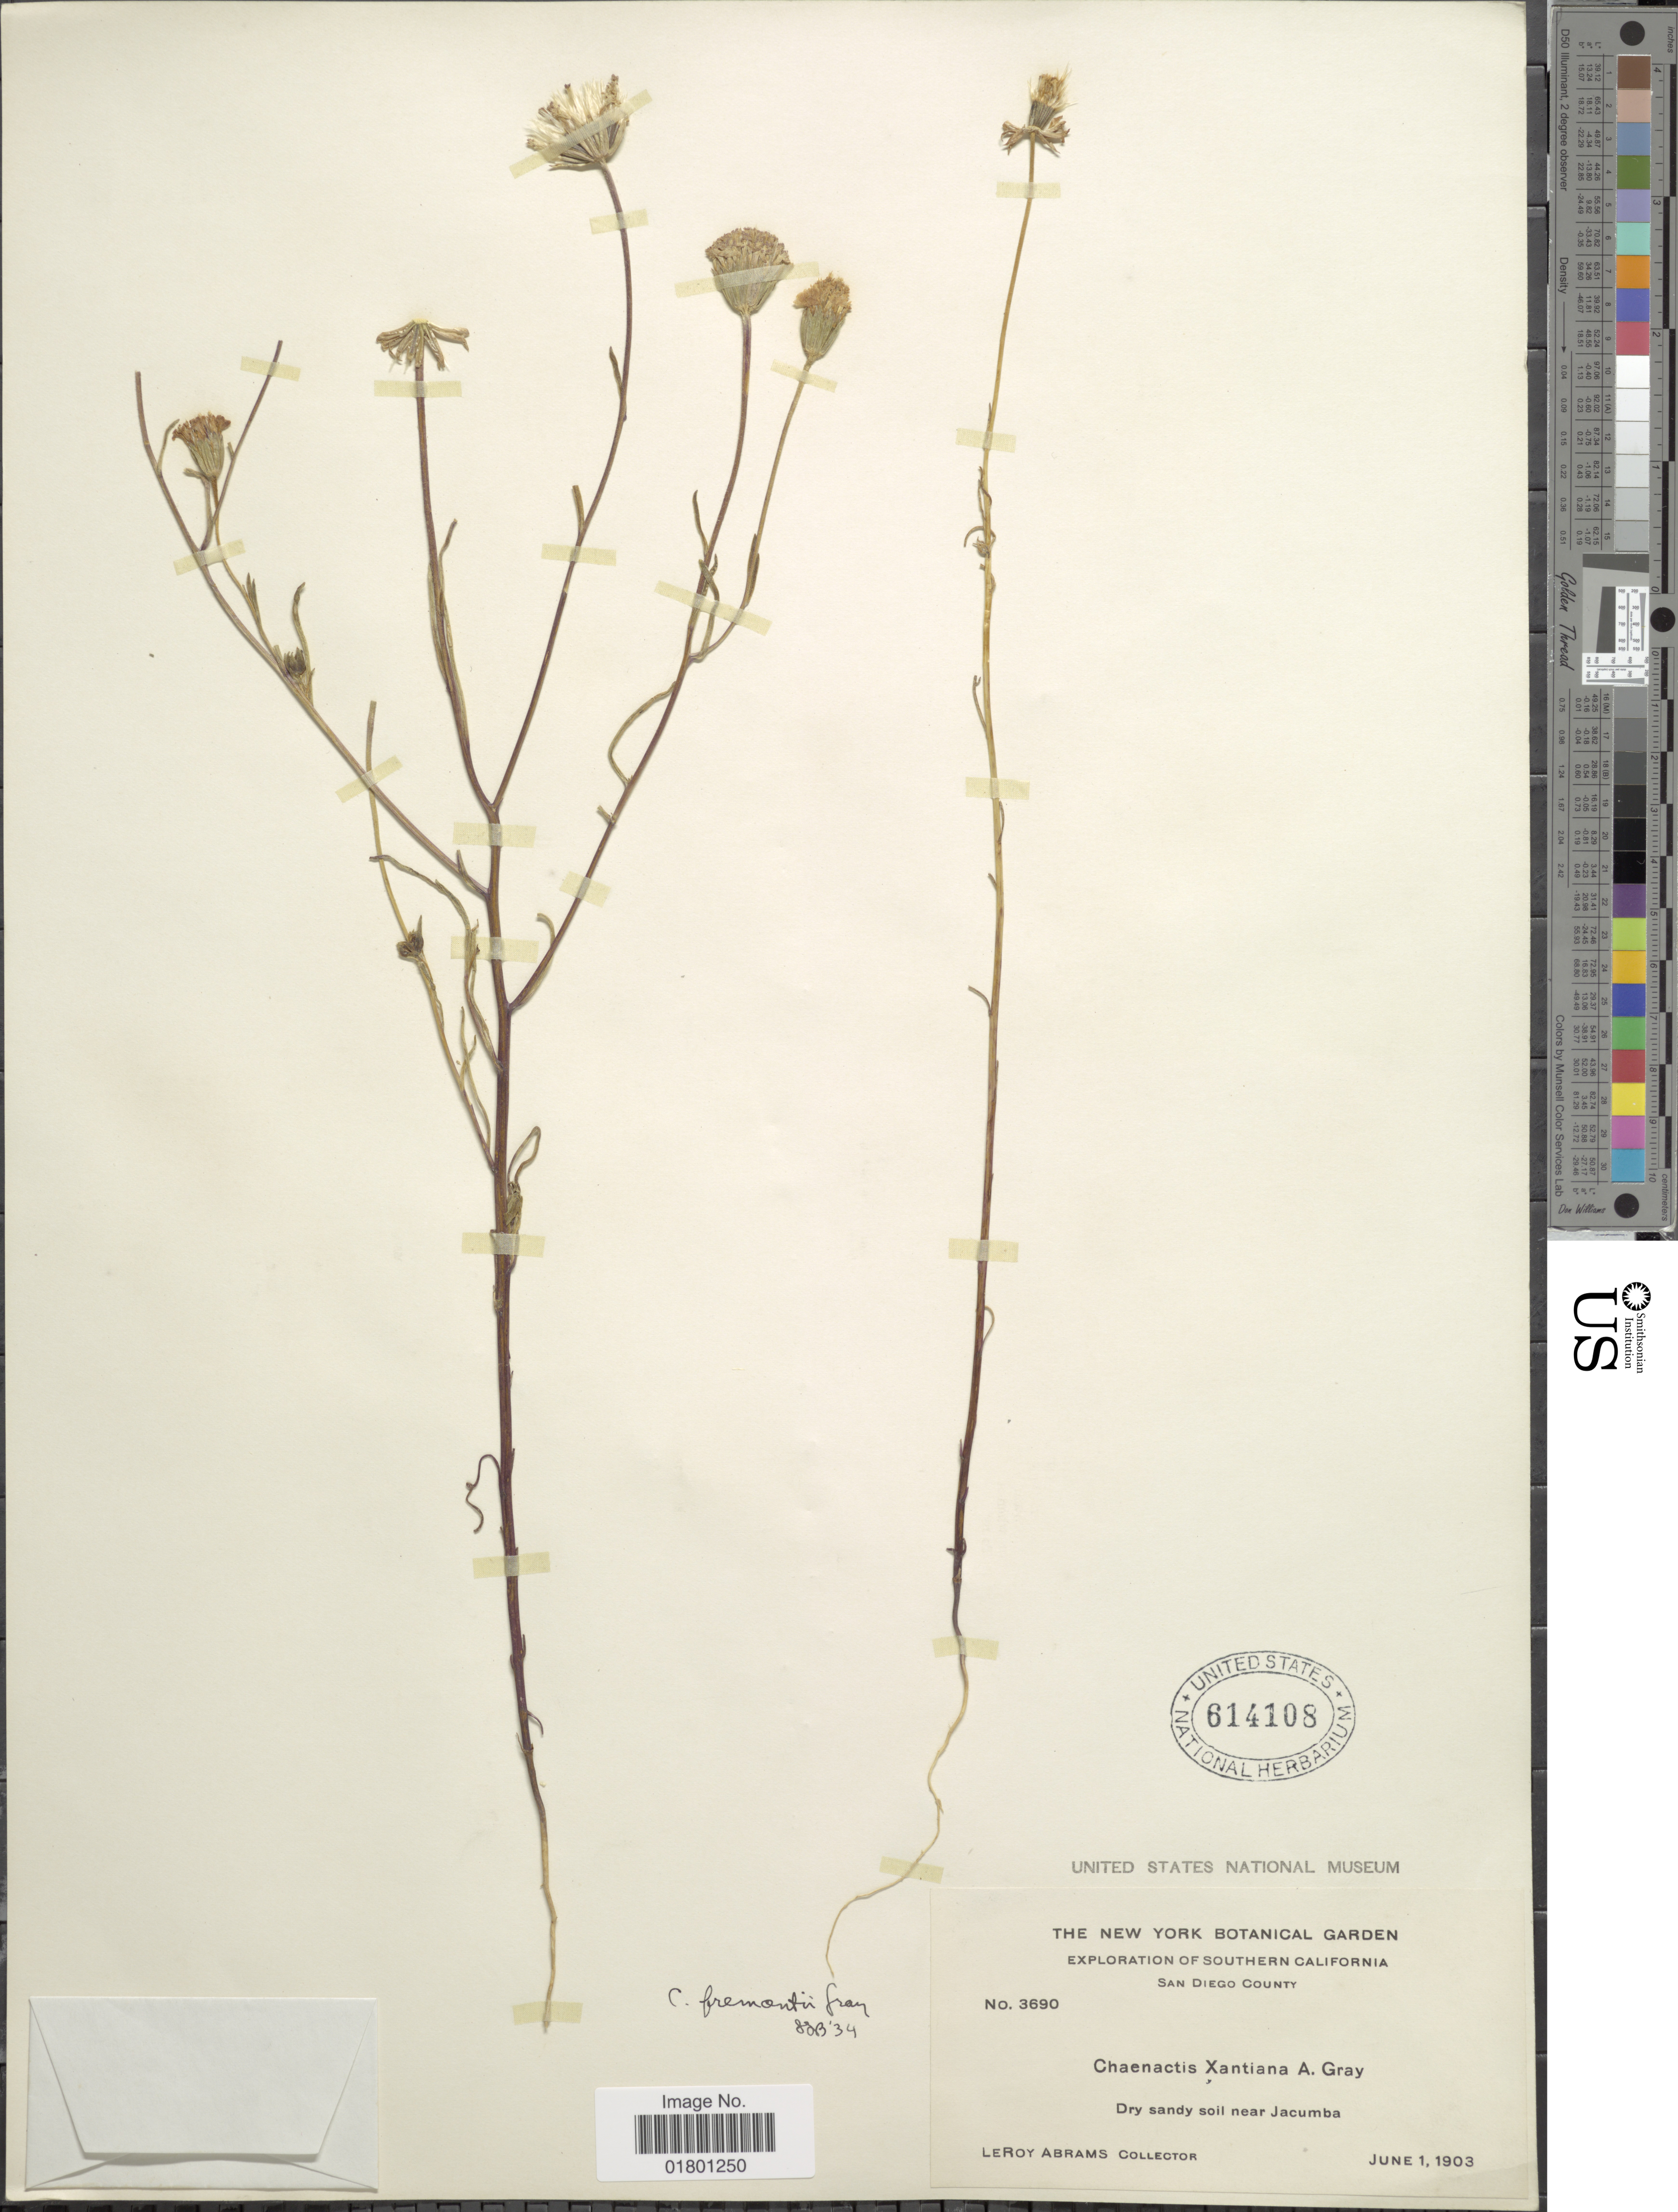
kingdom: Plantae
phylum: Tracheophyta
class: Magnoliopsida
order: Asterales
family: Asteraceae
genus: Chaenactis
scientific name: Chaenactis fremontii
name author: A. Gray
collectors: L. Abrams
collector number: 3690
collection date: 1903-06-01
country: United States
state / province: California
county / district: San Diego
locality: Southern California, San Diego County, Dry sandy soil near Jacumba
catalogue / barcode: US 614108